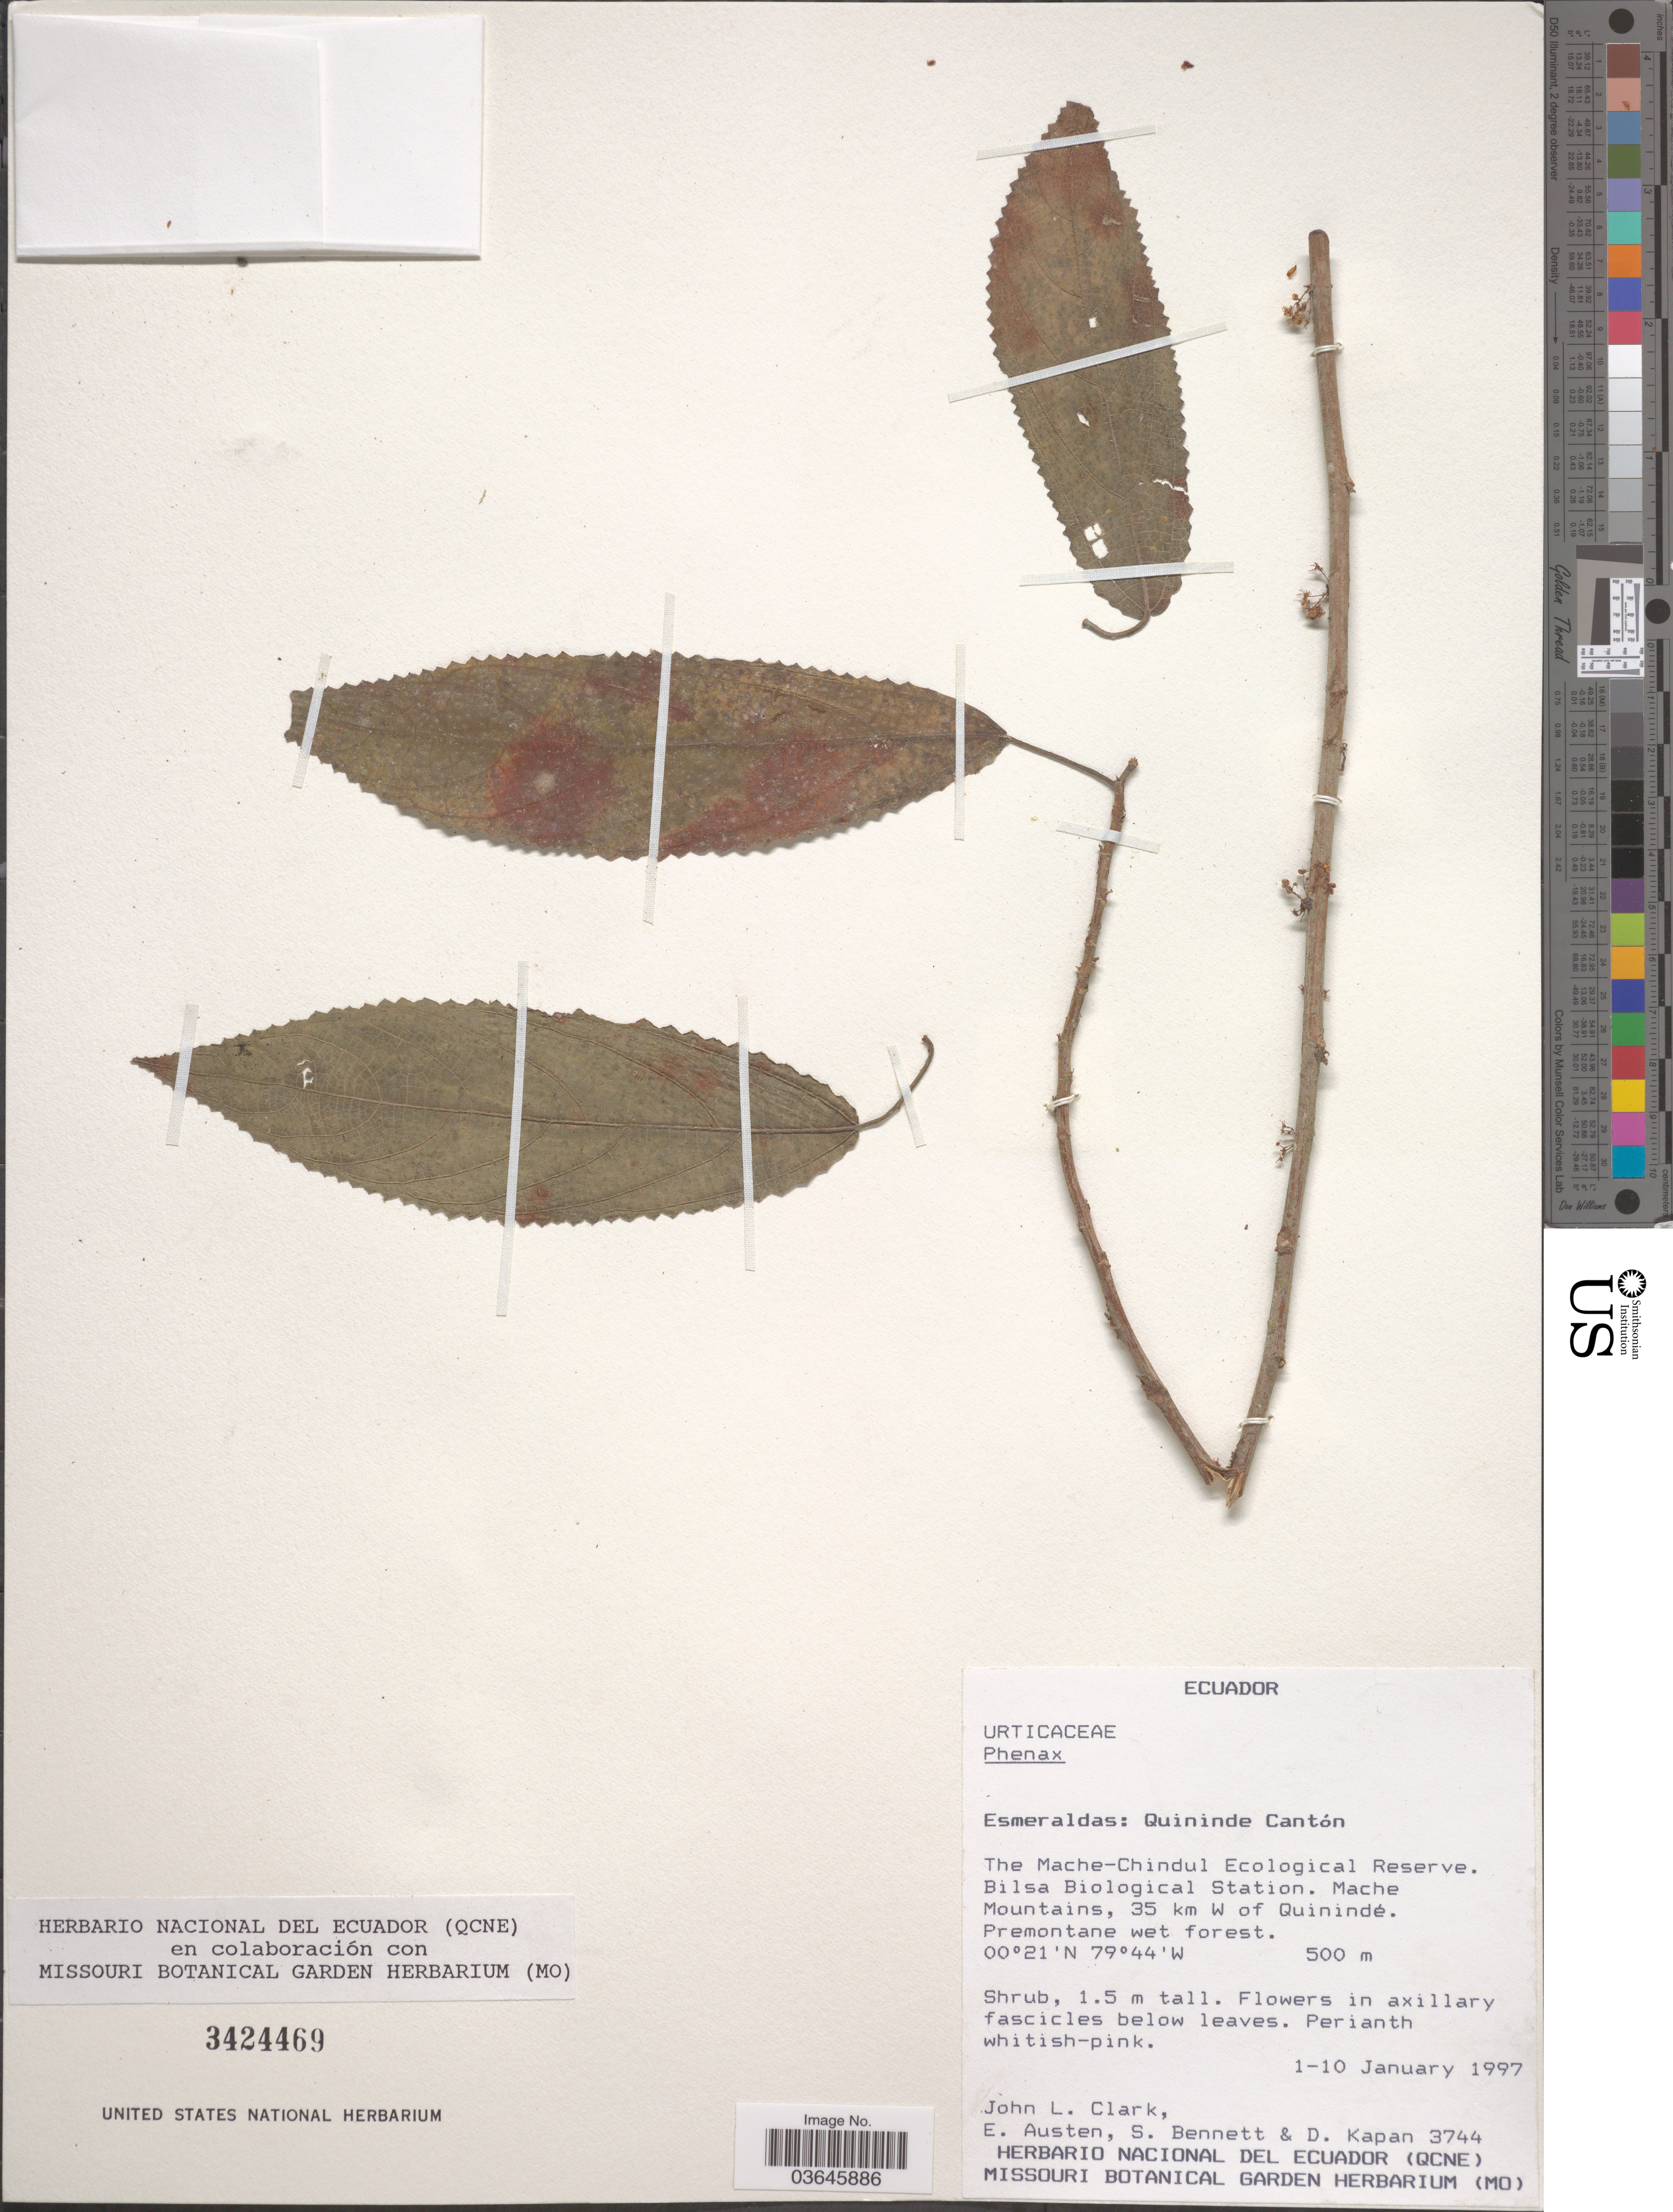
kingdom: Plantae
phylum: Tracheophyta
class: Magnoliopsida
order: Rosales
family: Urticaceae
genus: Phenax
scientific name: Phenax sp.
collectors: J. L. Clark, E. Austen, S. Bennett & D. Kapan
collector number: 3744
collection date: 1997-01-01/1997-01-10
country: Ecuador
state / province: Esmeraldas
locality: Quininde Cantón. The Mache-Chindul Ecological Reserve. Bilsa Biological Station. Mache Mountains, 35 km W of Quinindé.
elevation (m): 500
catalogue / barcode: US 3424469